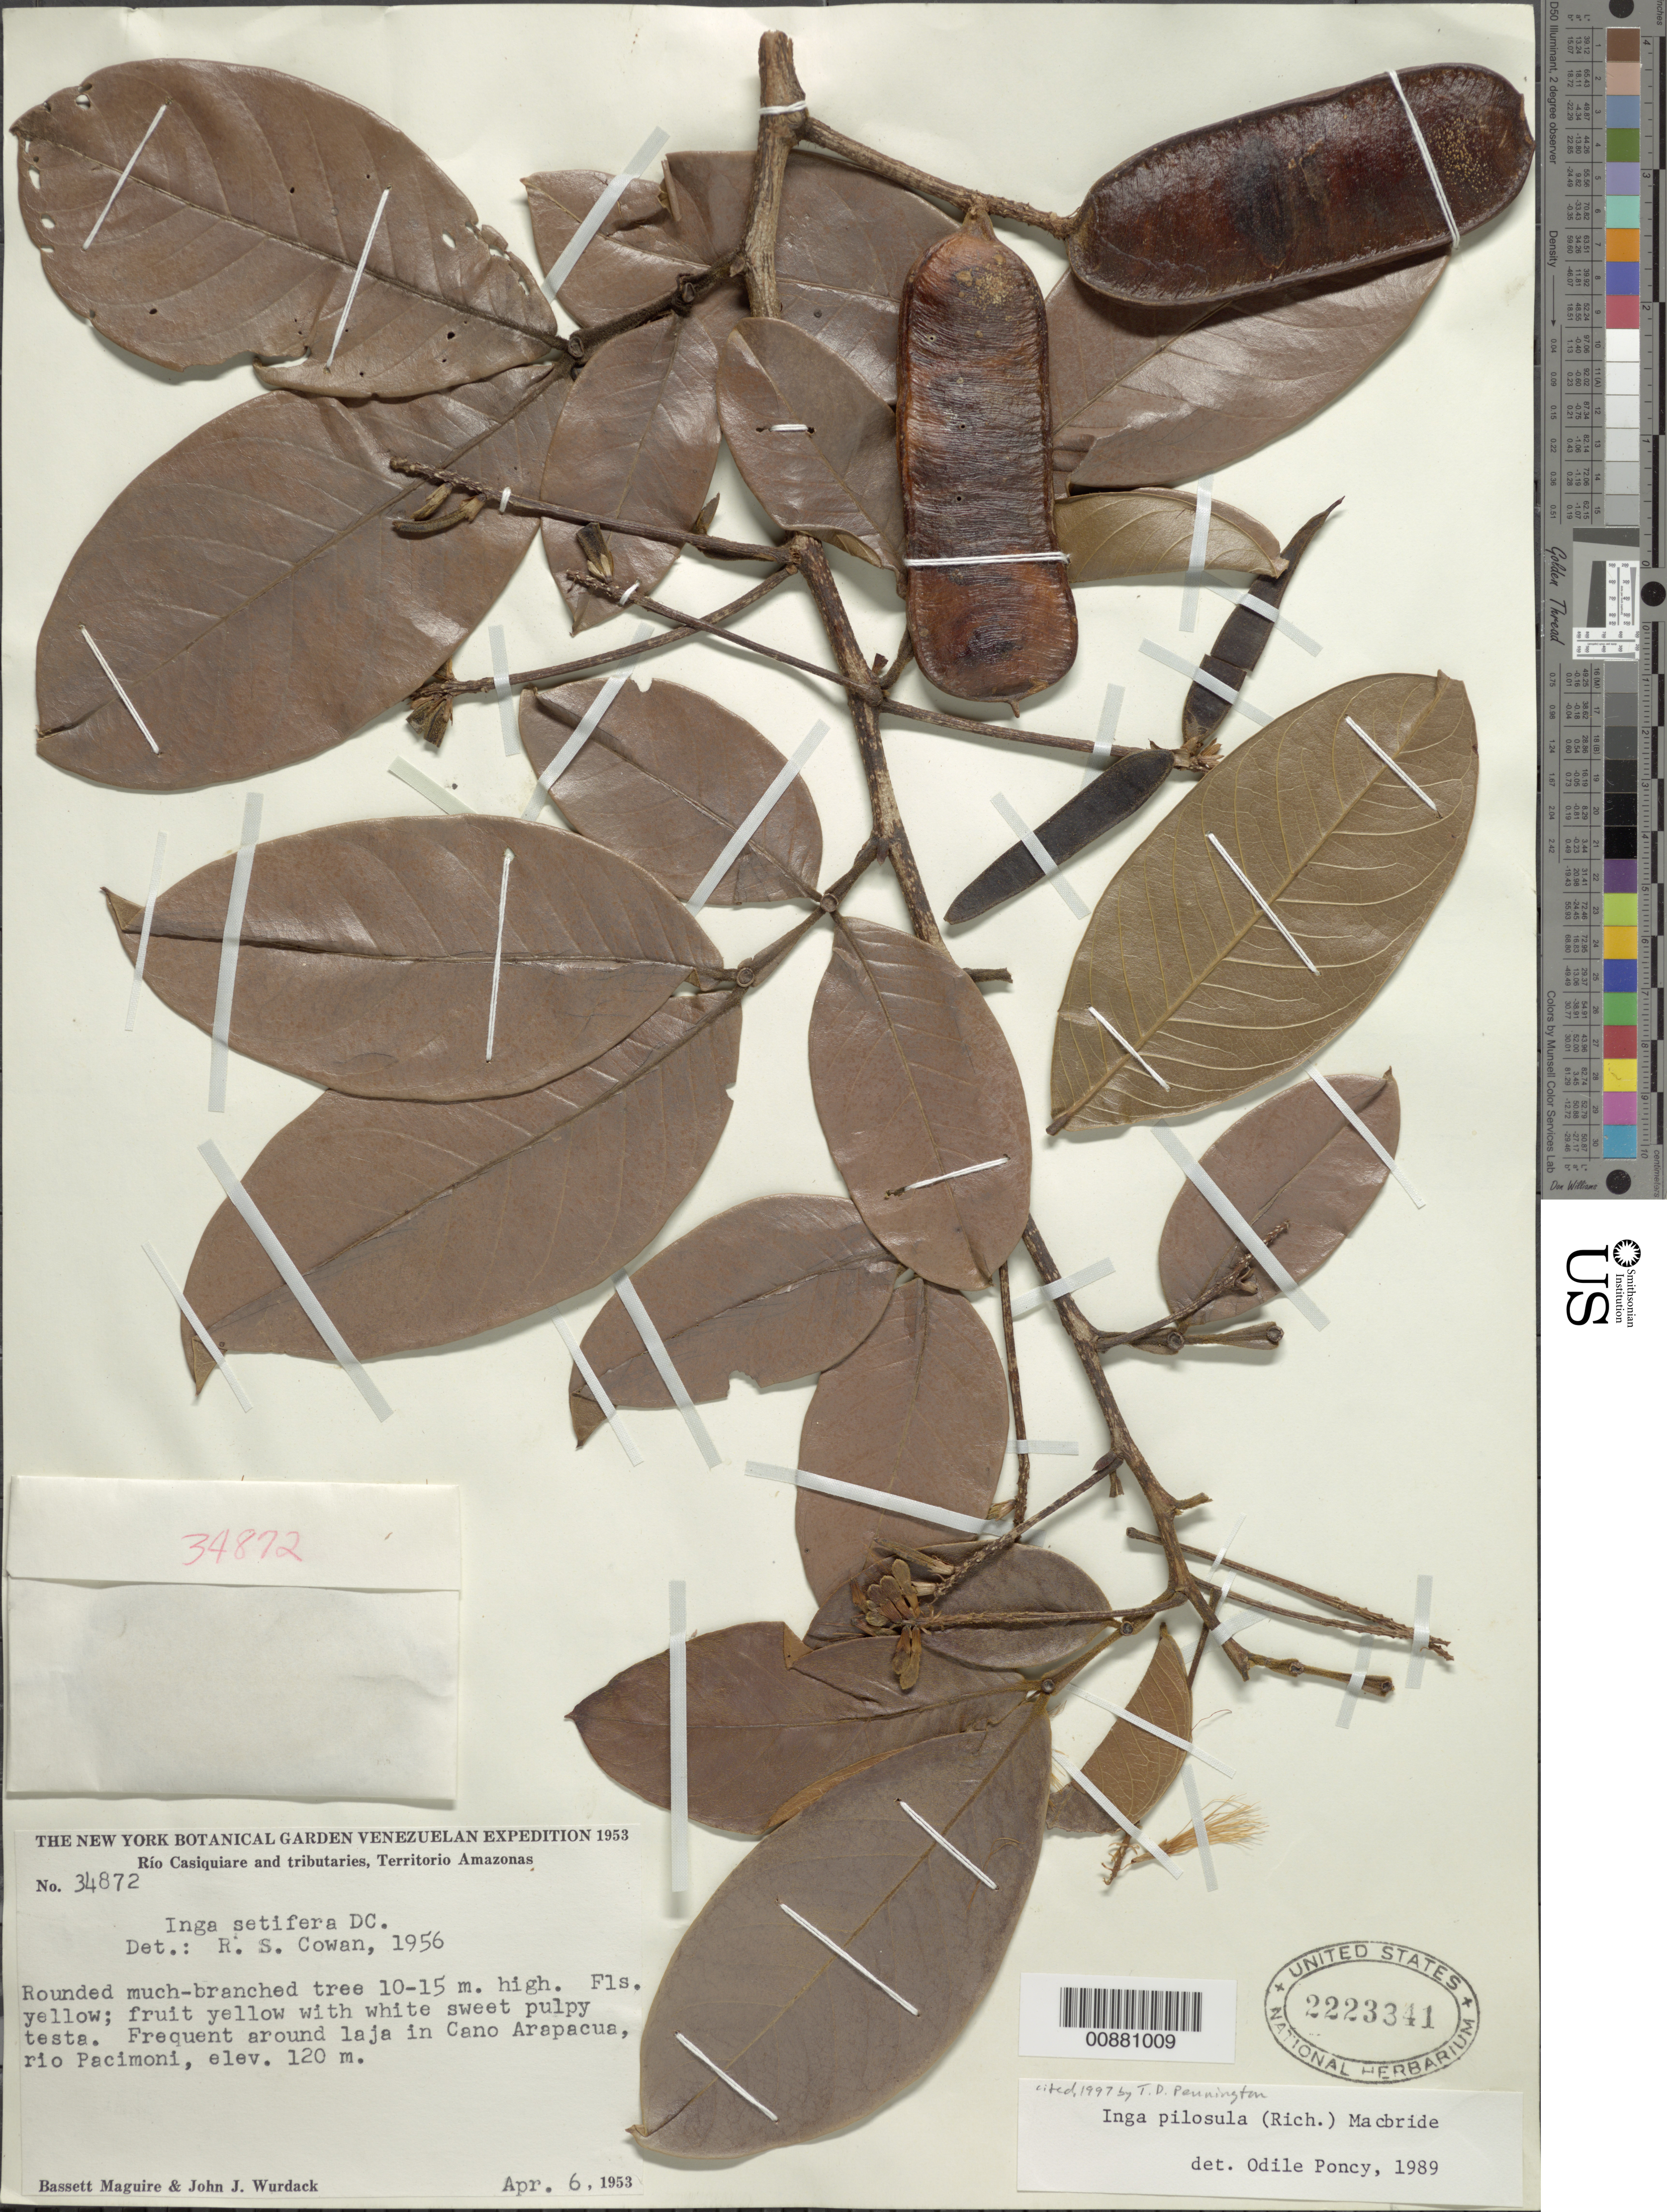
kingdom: Plantae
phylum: Tracheophyta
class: Magnoliopsida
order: Fabales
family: Fabaceae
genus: Inga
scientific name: Inga pilosula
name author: (Rich.) J.F. Macbr.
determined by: Poncy, O.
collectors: B. Maguire & J. J. Wurdack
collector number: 34872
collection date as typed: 6-Apr-53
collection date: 1953-04-06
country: Venezuela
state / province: Amazonas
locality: Río Pacimoni, Caño Arapacua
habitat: Around laja in caño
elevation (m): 120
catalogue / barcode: US 2223341